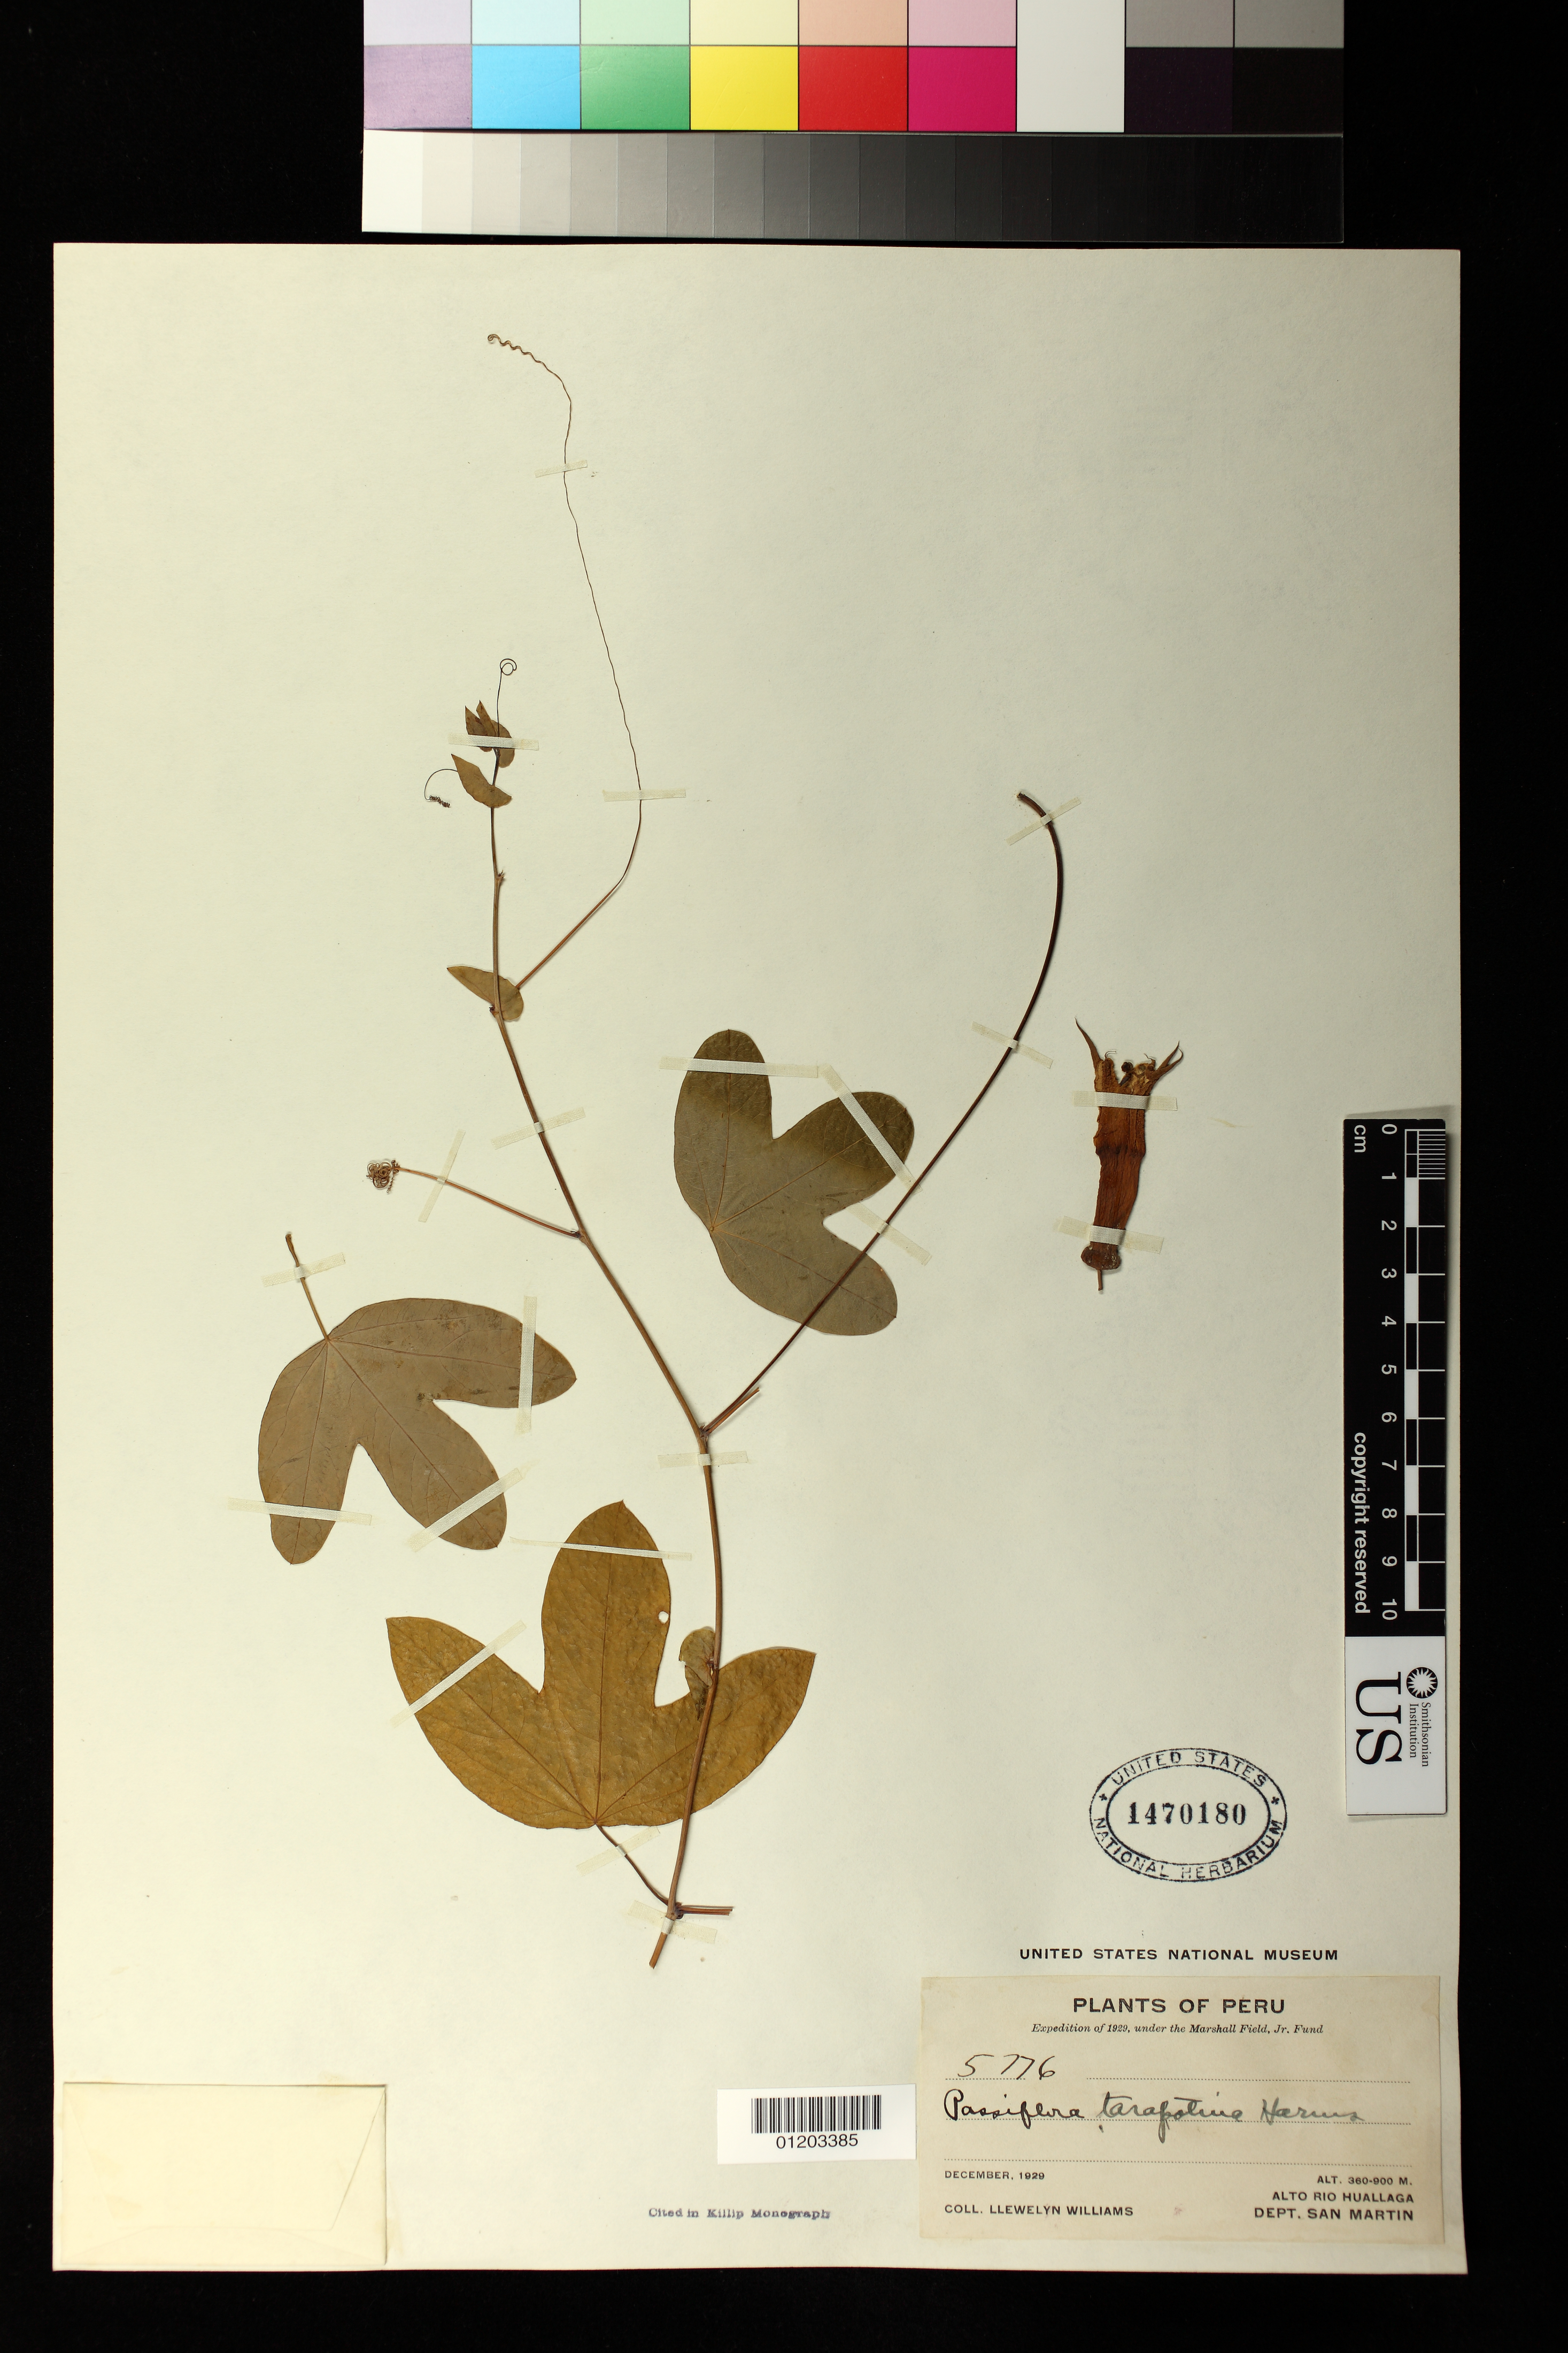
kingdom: Plantae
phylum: Tracheophyta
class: Magnoliopsida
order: Malpighiales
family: Passifloraceae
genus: Passiflora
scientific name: Passiflora tarapotina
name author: Harms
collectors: L. Williams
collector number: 5776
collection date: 1929-12-01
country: Peru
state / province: San Martín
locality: Alto Rio Huallaga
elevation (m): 360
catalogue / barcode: US 1470180